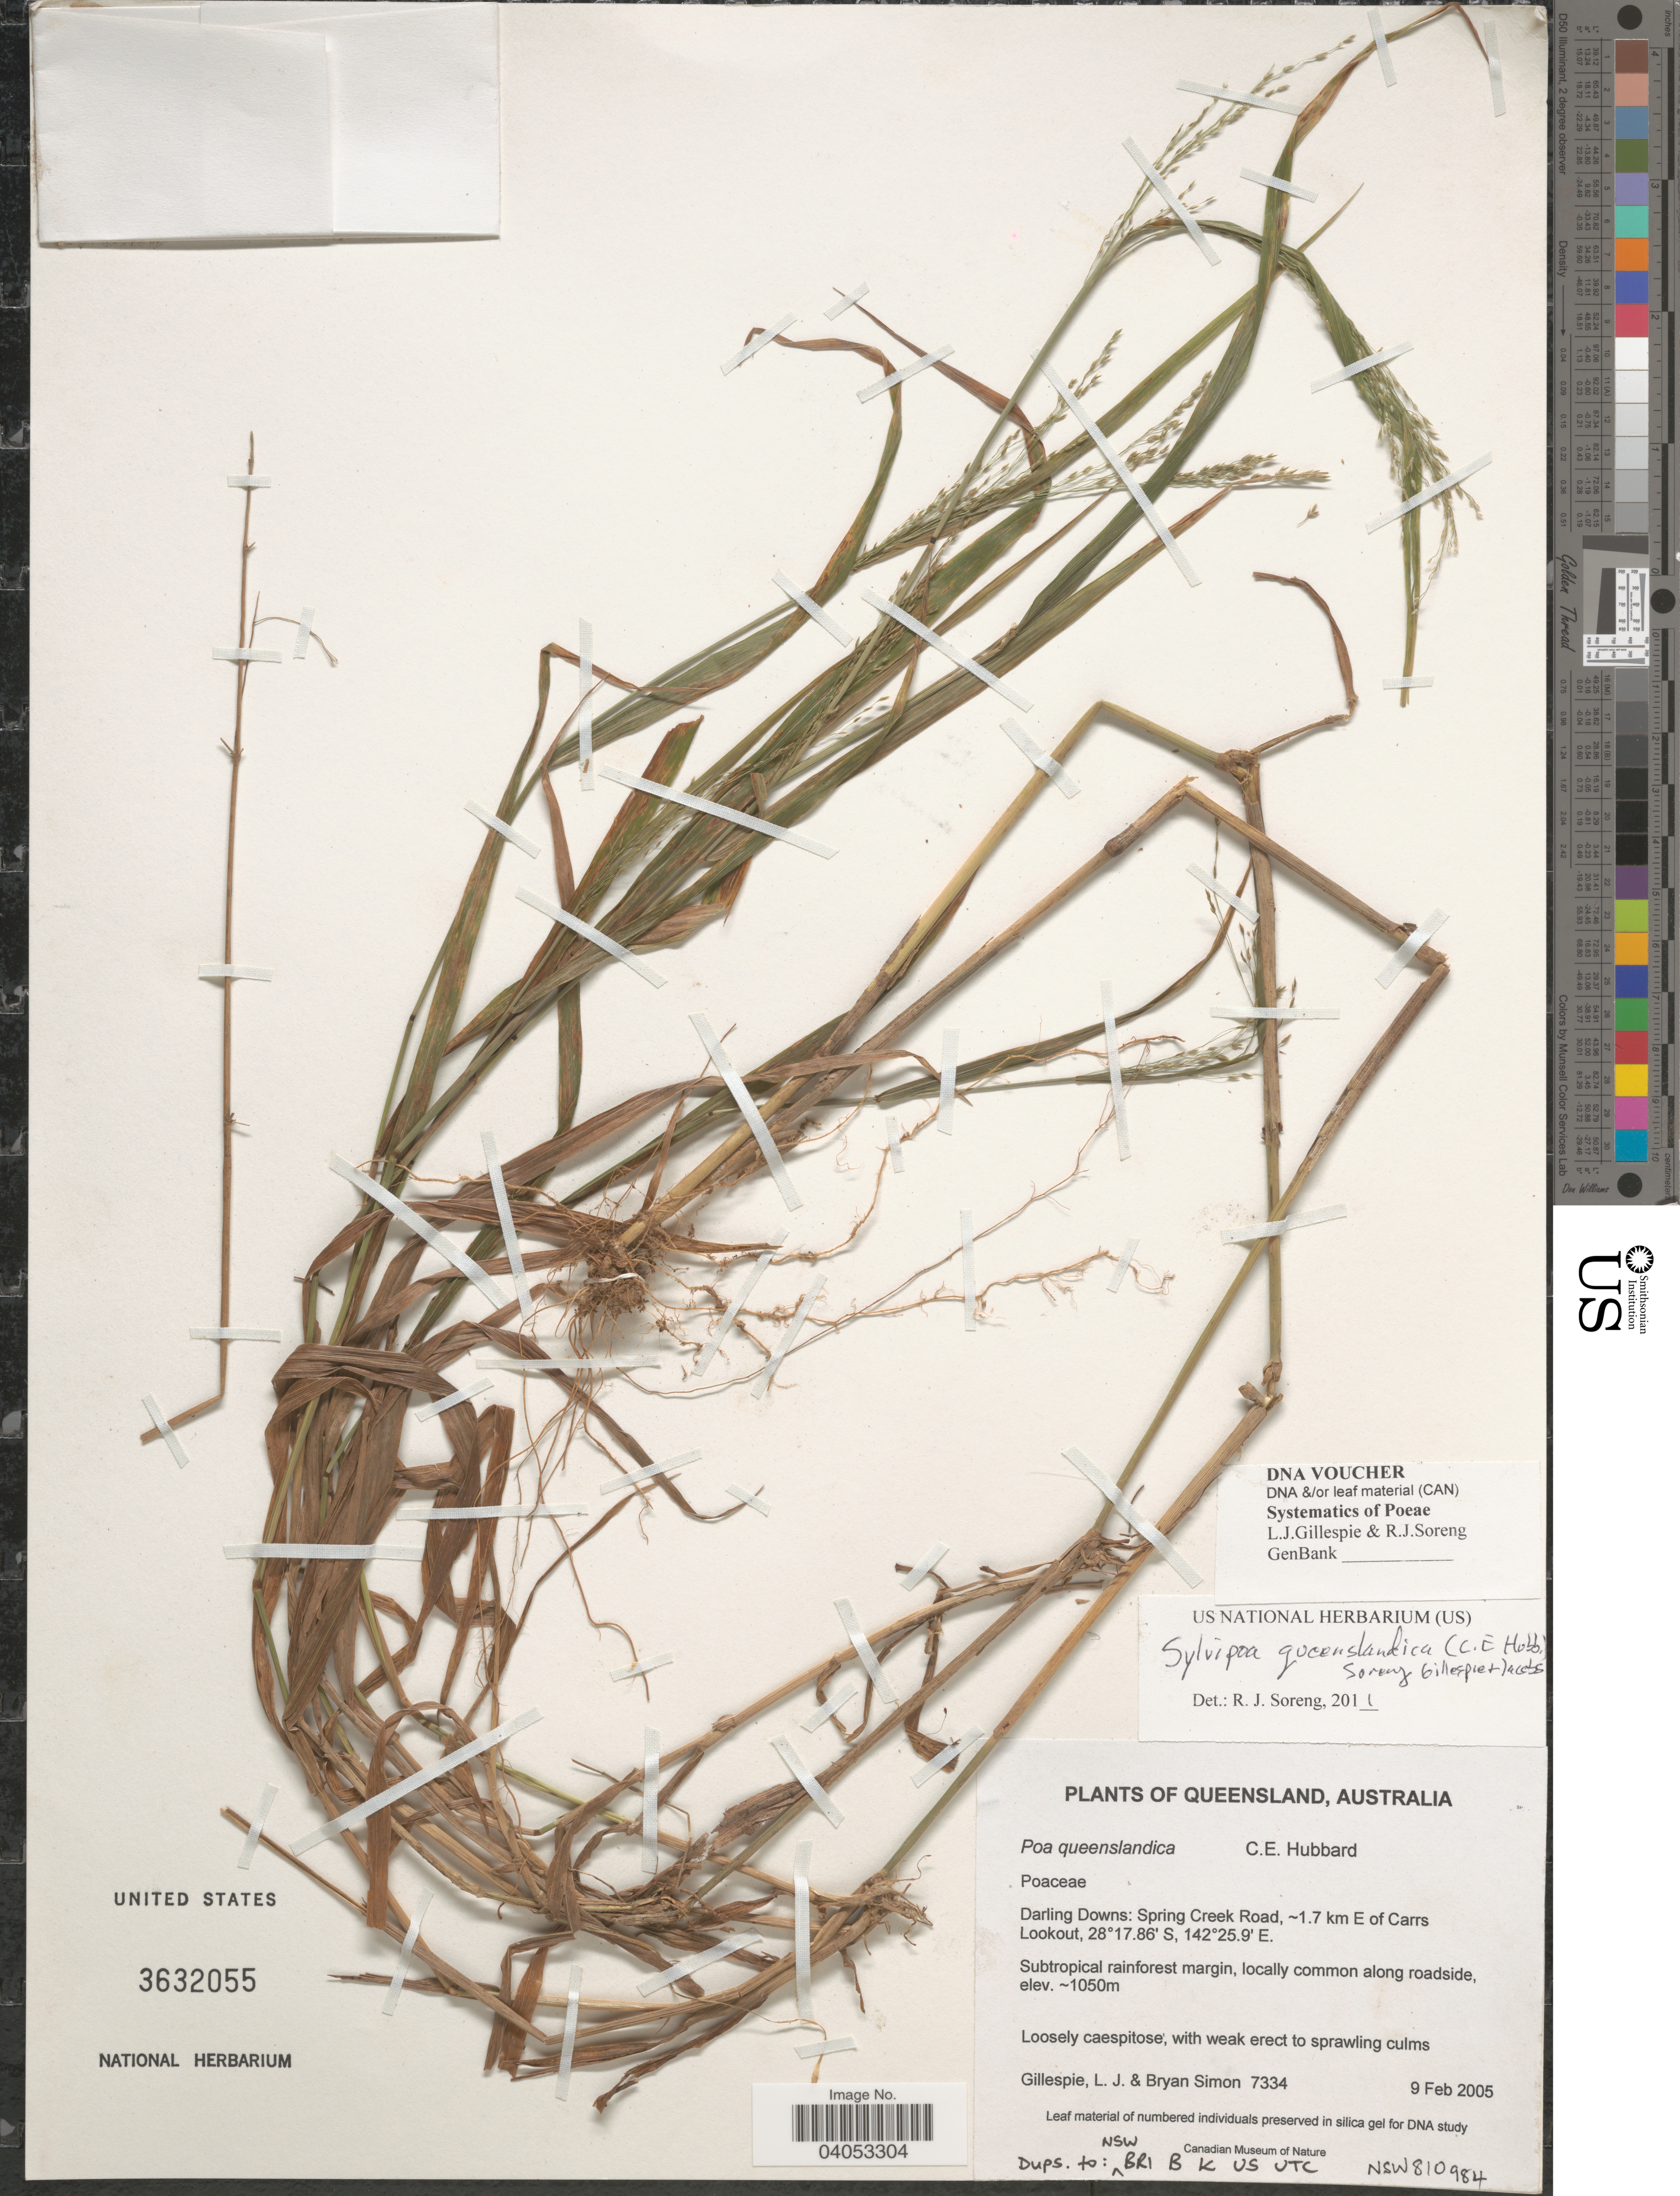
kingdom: Plantae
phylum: Tracheophyta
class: Liliopsida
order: Poales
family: Poaceae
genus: Sylvipoa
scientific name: Sylvipoa queenslandica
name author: (C. E. Hubb.) Soreng et al.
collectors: L. Gillespie & B. Simon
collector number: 7334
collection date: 2005-02-09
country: Australia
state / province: Queensland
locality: Darling Downs: Spring Creek Road, ~1.7 km E of Carrs Lookout. Subtropical rainforest margin, locally common along roadside.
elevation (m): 1050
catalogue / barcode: US 3632055